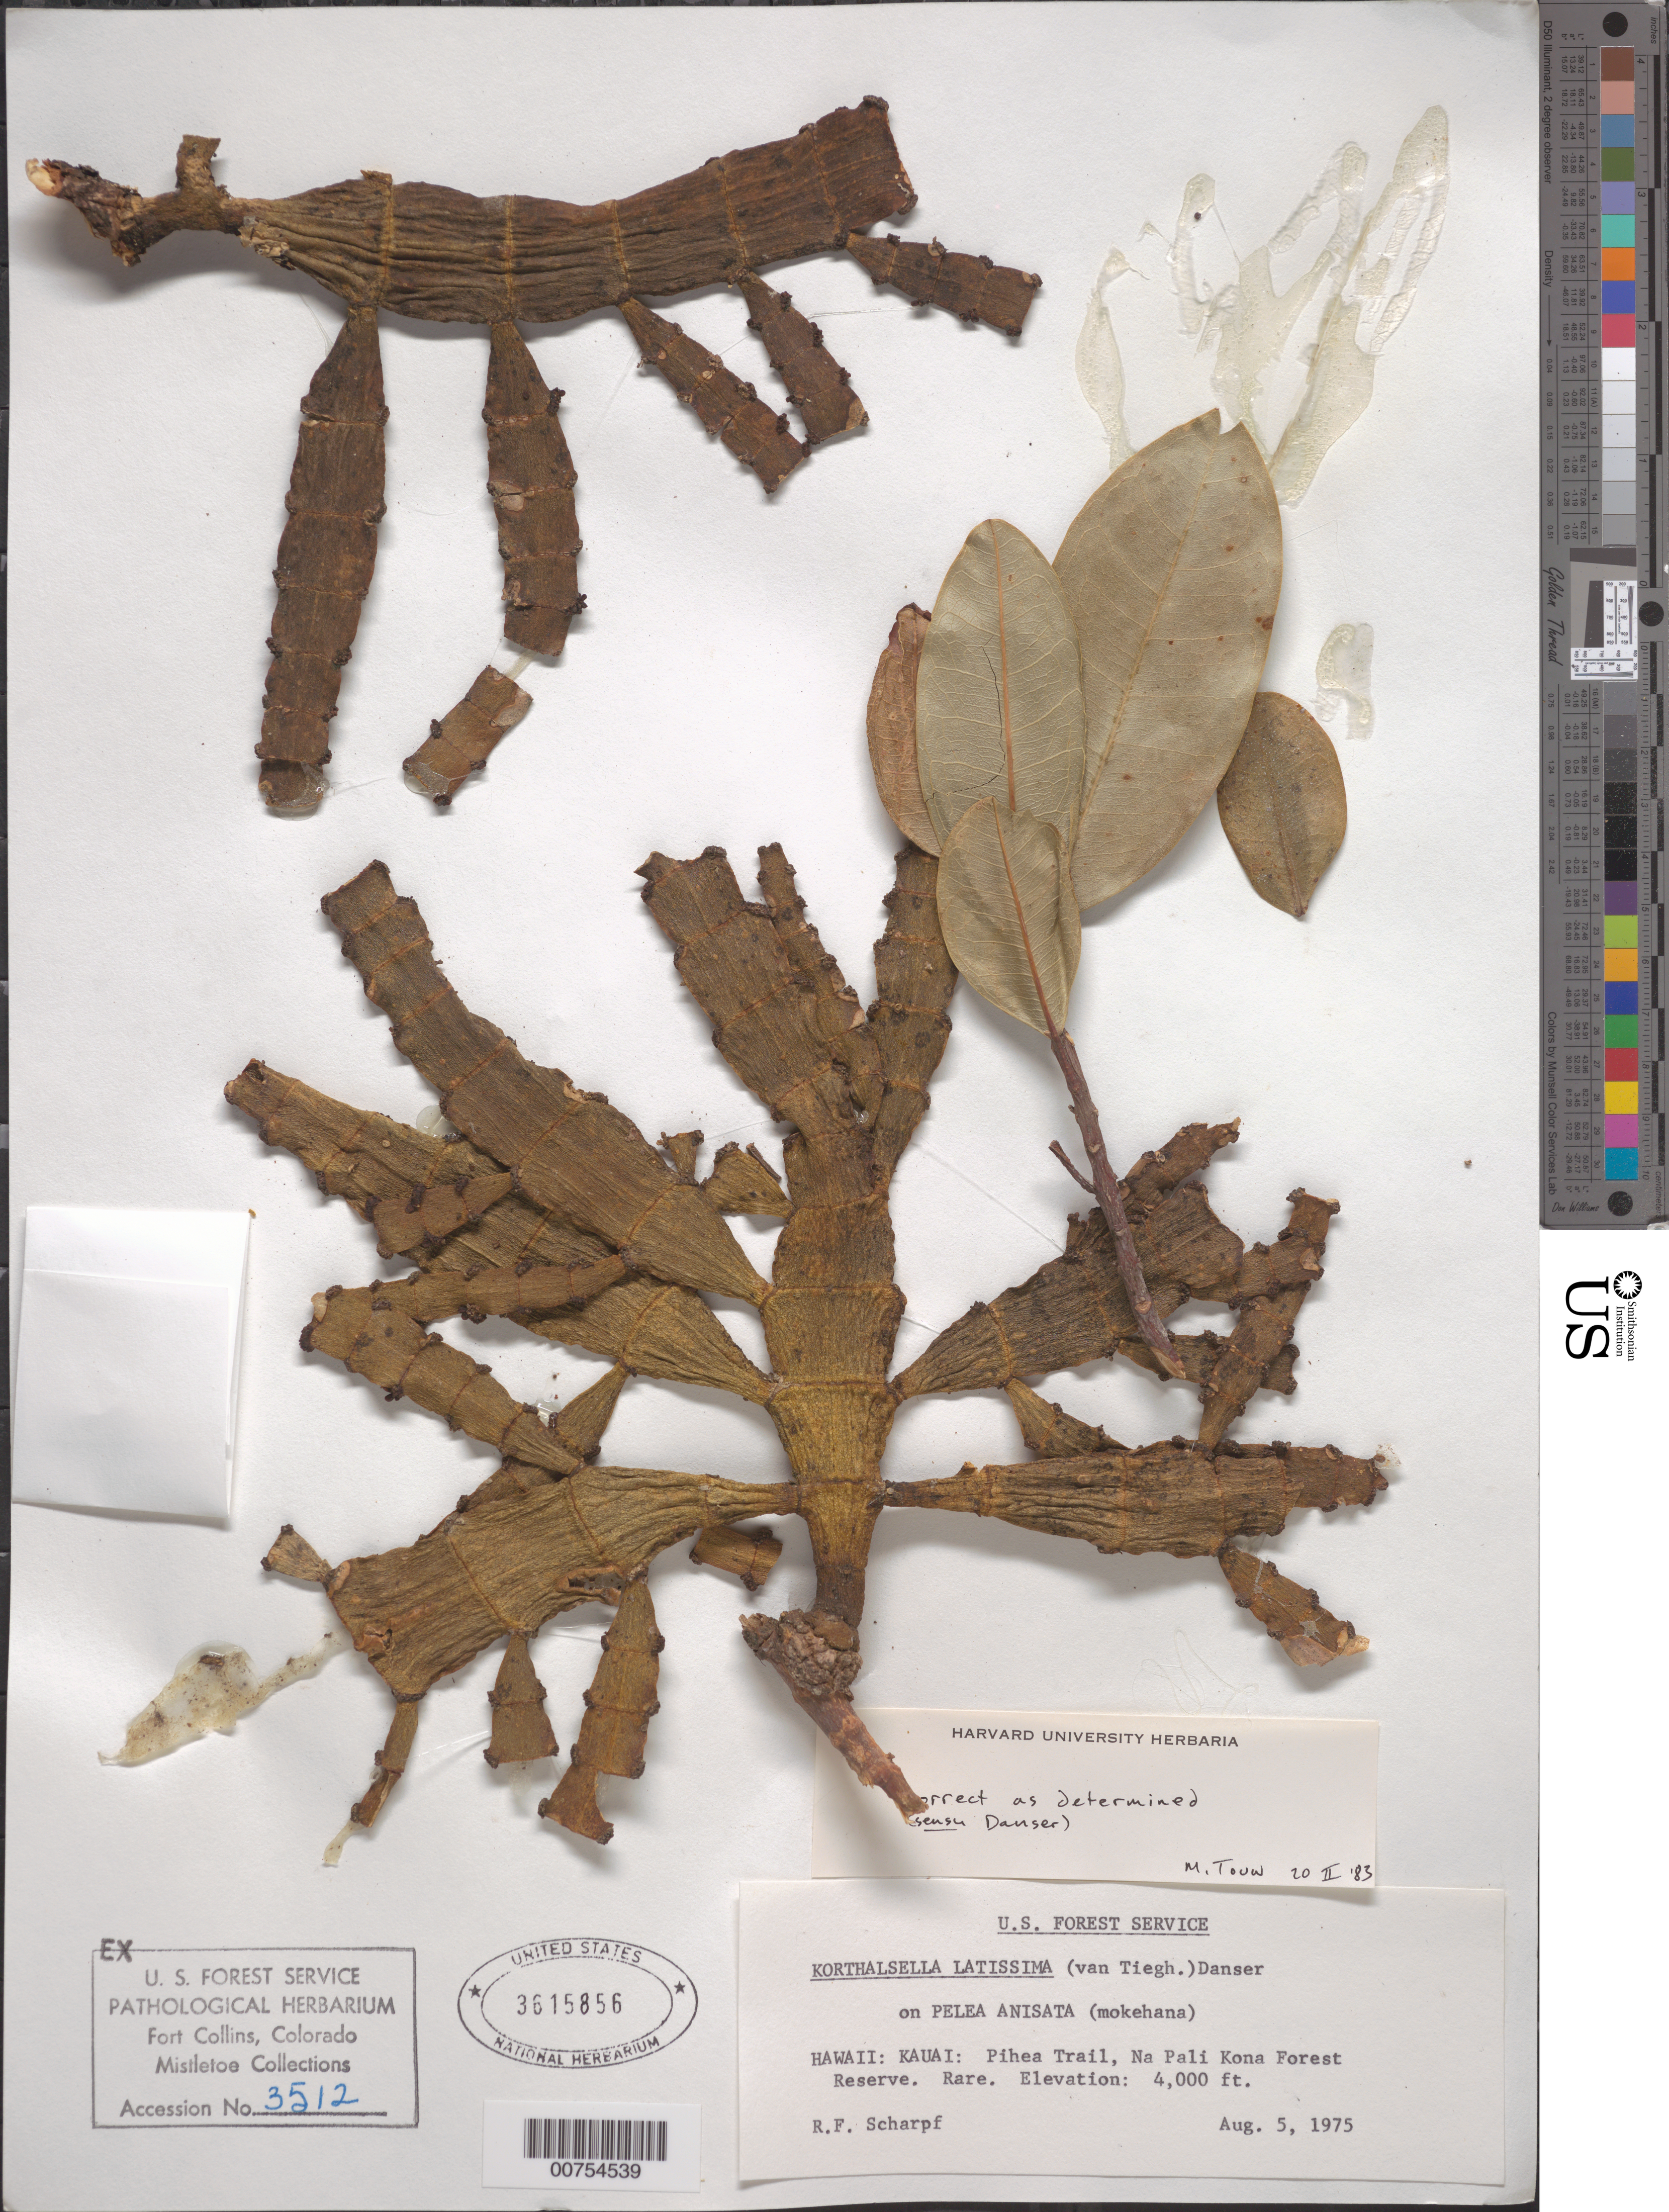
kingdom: Plantae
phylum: Tracheophyta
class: Magnoliopsida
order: Santalales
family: Viscaceae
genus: Korthalsella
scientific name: Korthalsella latissima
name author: (Tiegh.) Danser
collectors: R. F. Scharpf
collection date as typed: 5 Aug 1975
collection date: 1975-08-05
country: United States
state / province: Hawaii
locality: Kauia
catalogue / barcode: US 3615856-2